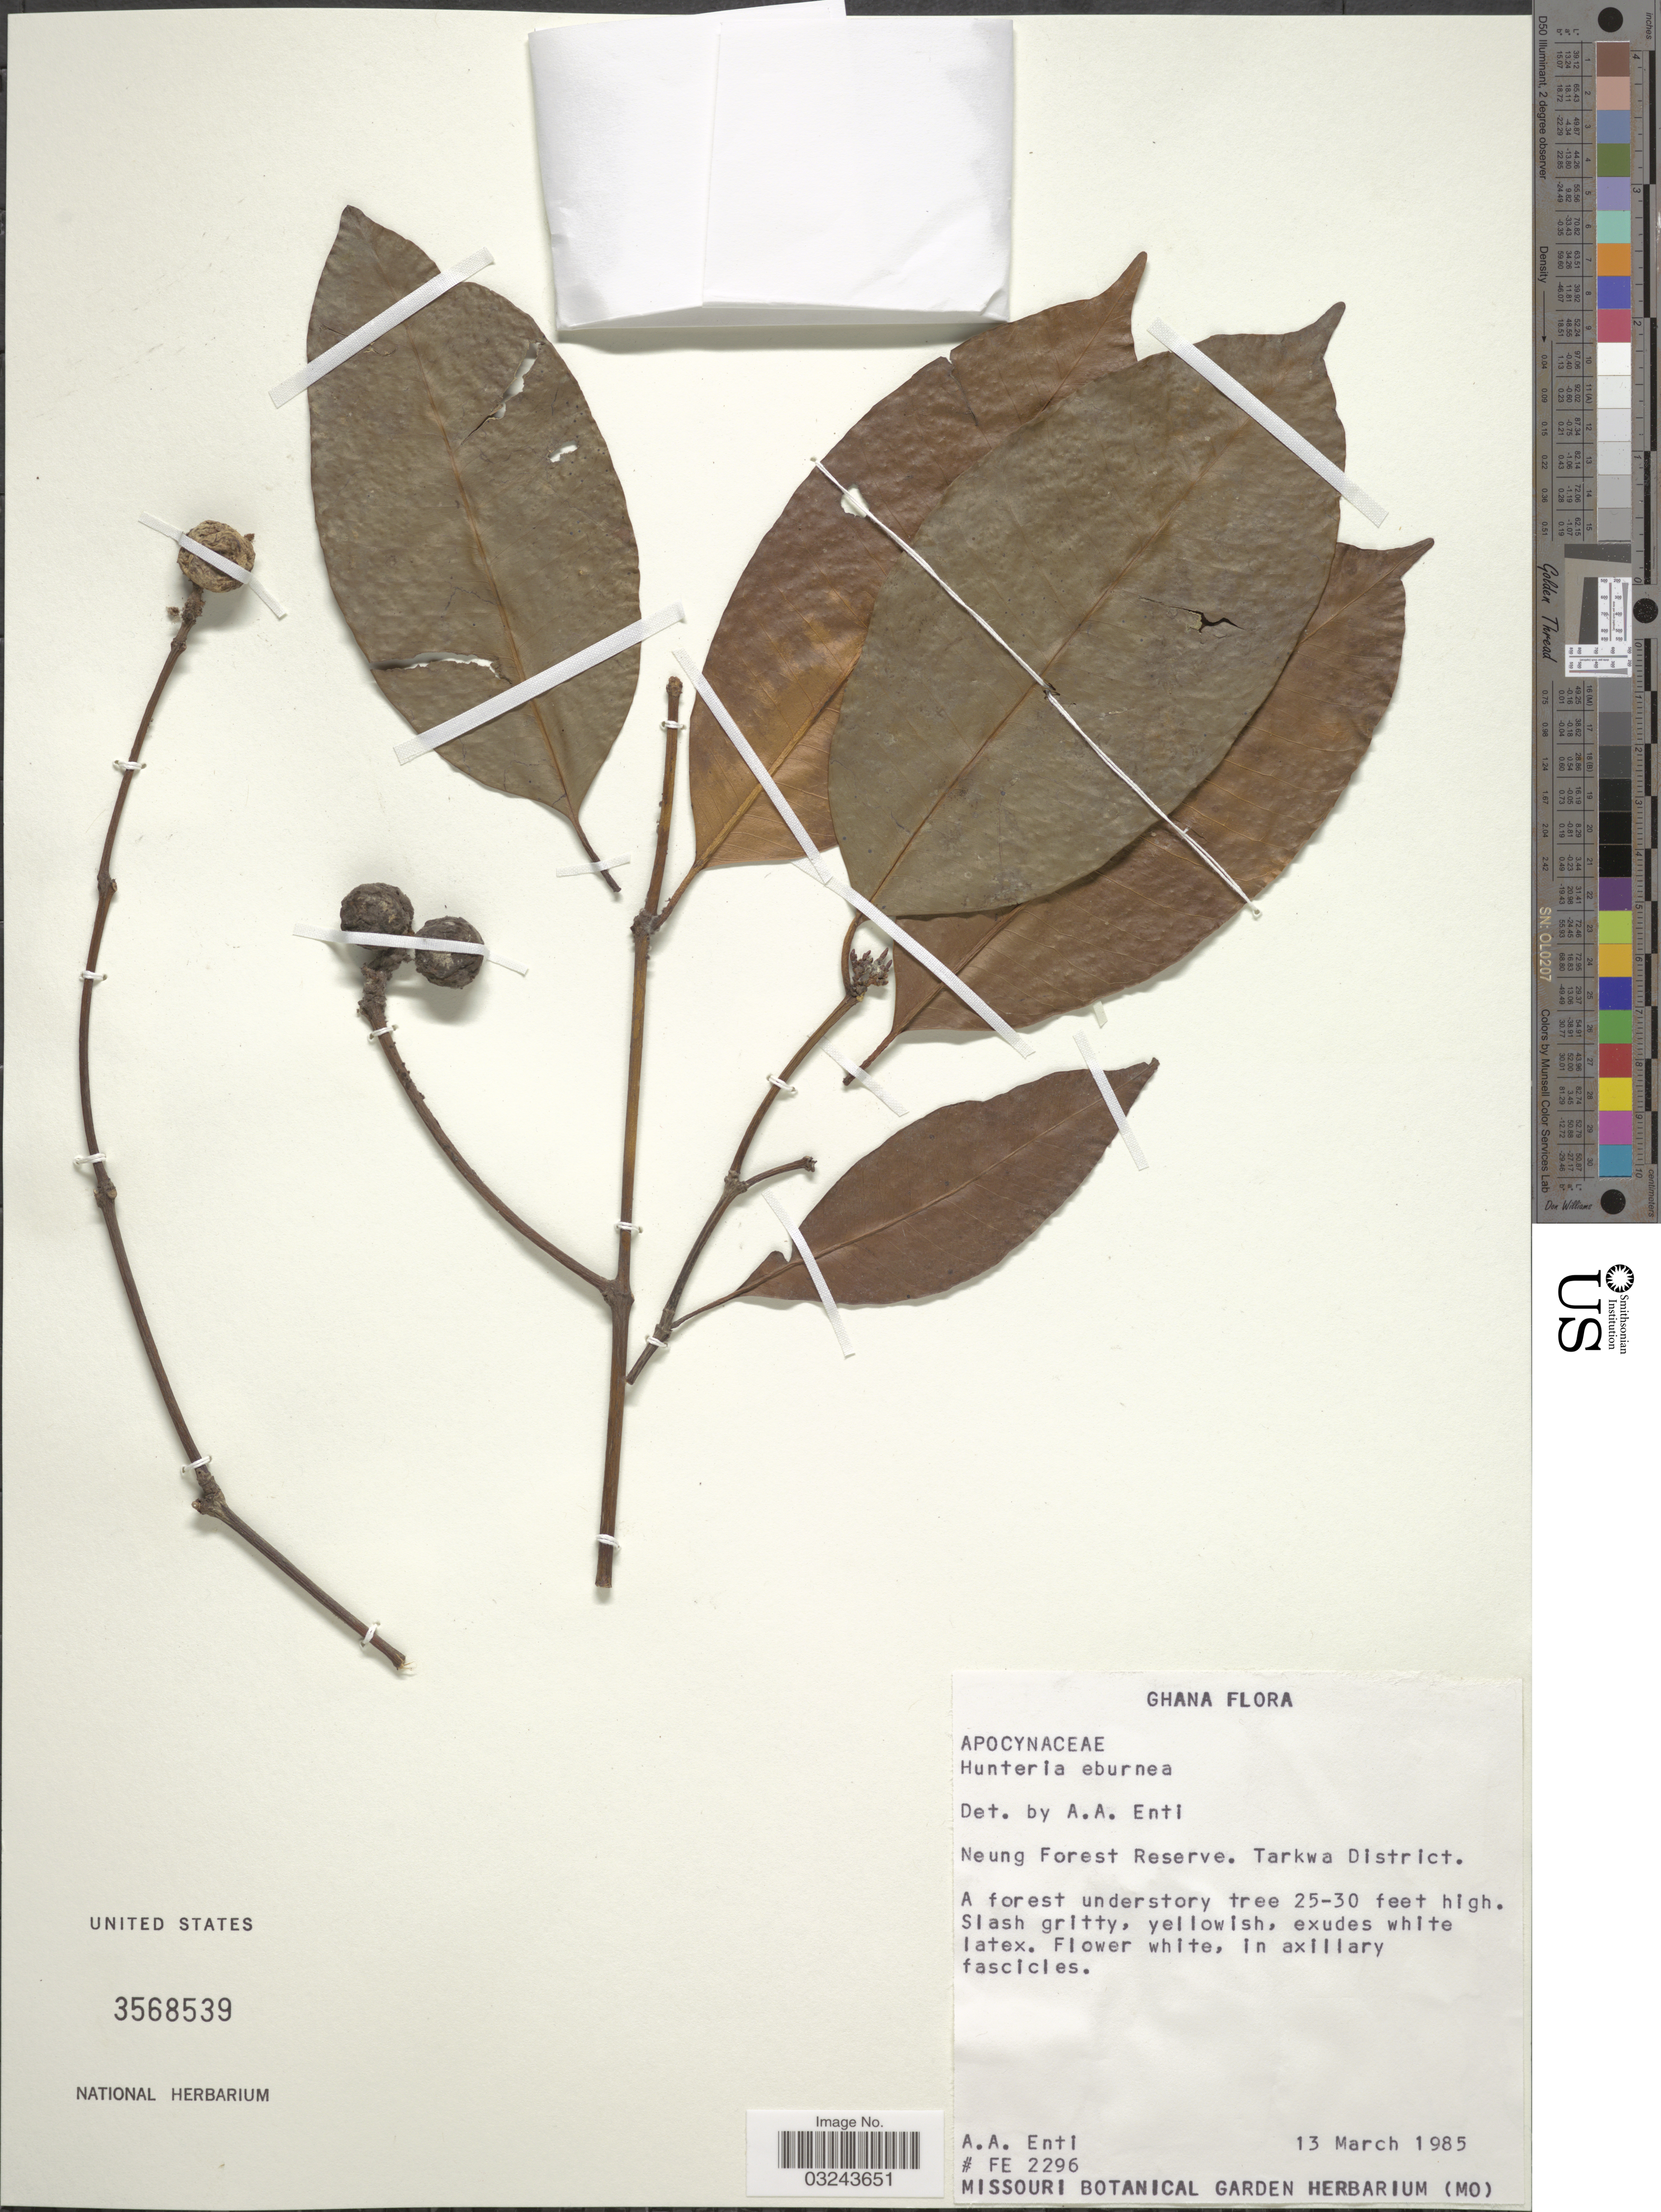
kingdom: Plantae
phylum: Tracheophyta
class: Magnoliopsida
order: Gentianales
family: Apocynaceae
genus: Hunteria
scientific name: Hunteria eburnea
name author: Pichon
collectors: A. Enti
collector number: FE2296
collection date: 1985-03-13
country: Ghana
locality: Neung Forest Reserve. Tarkwa District.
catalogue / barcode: US 3568539